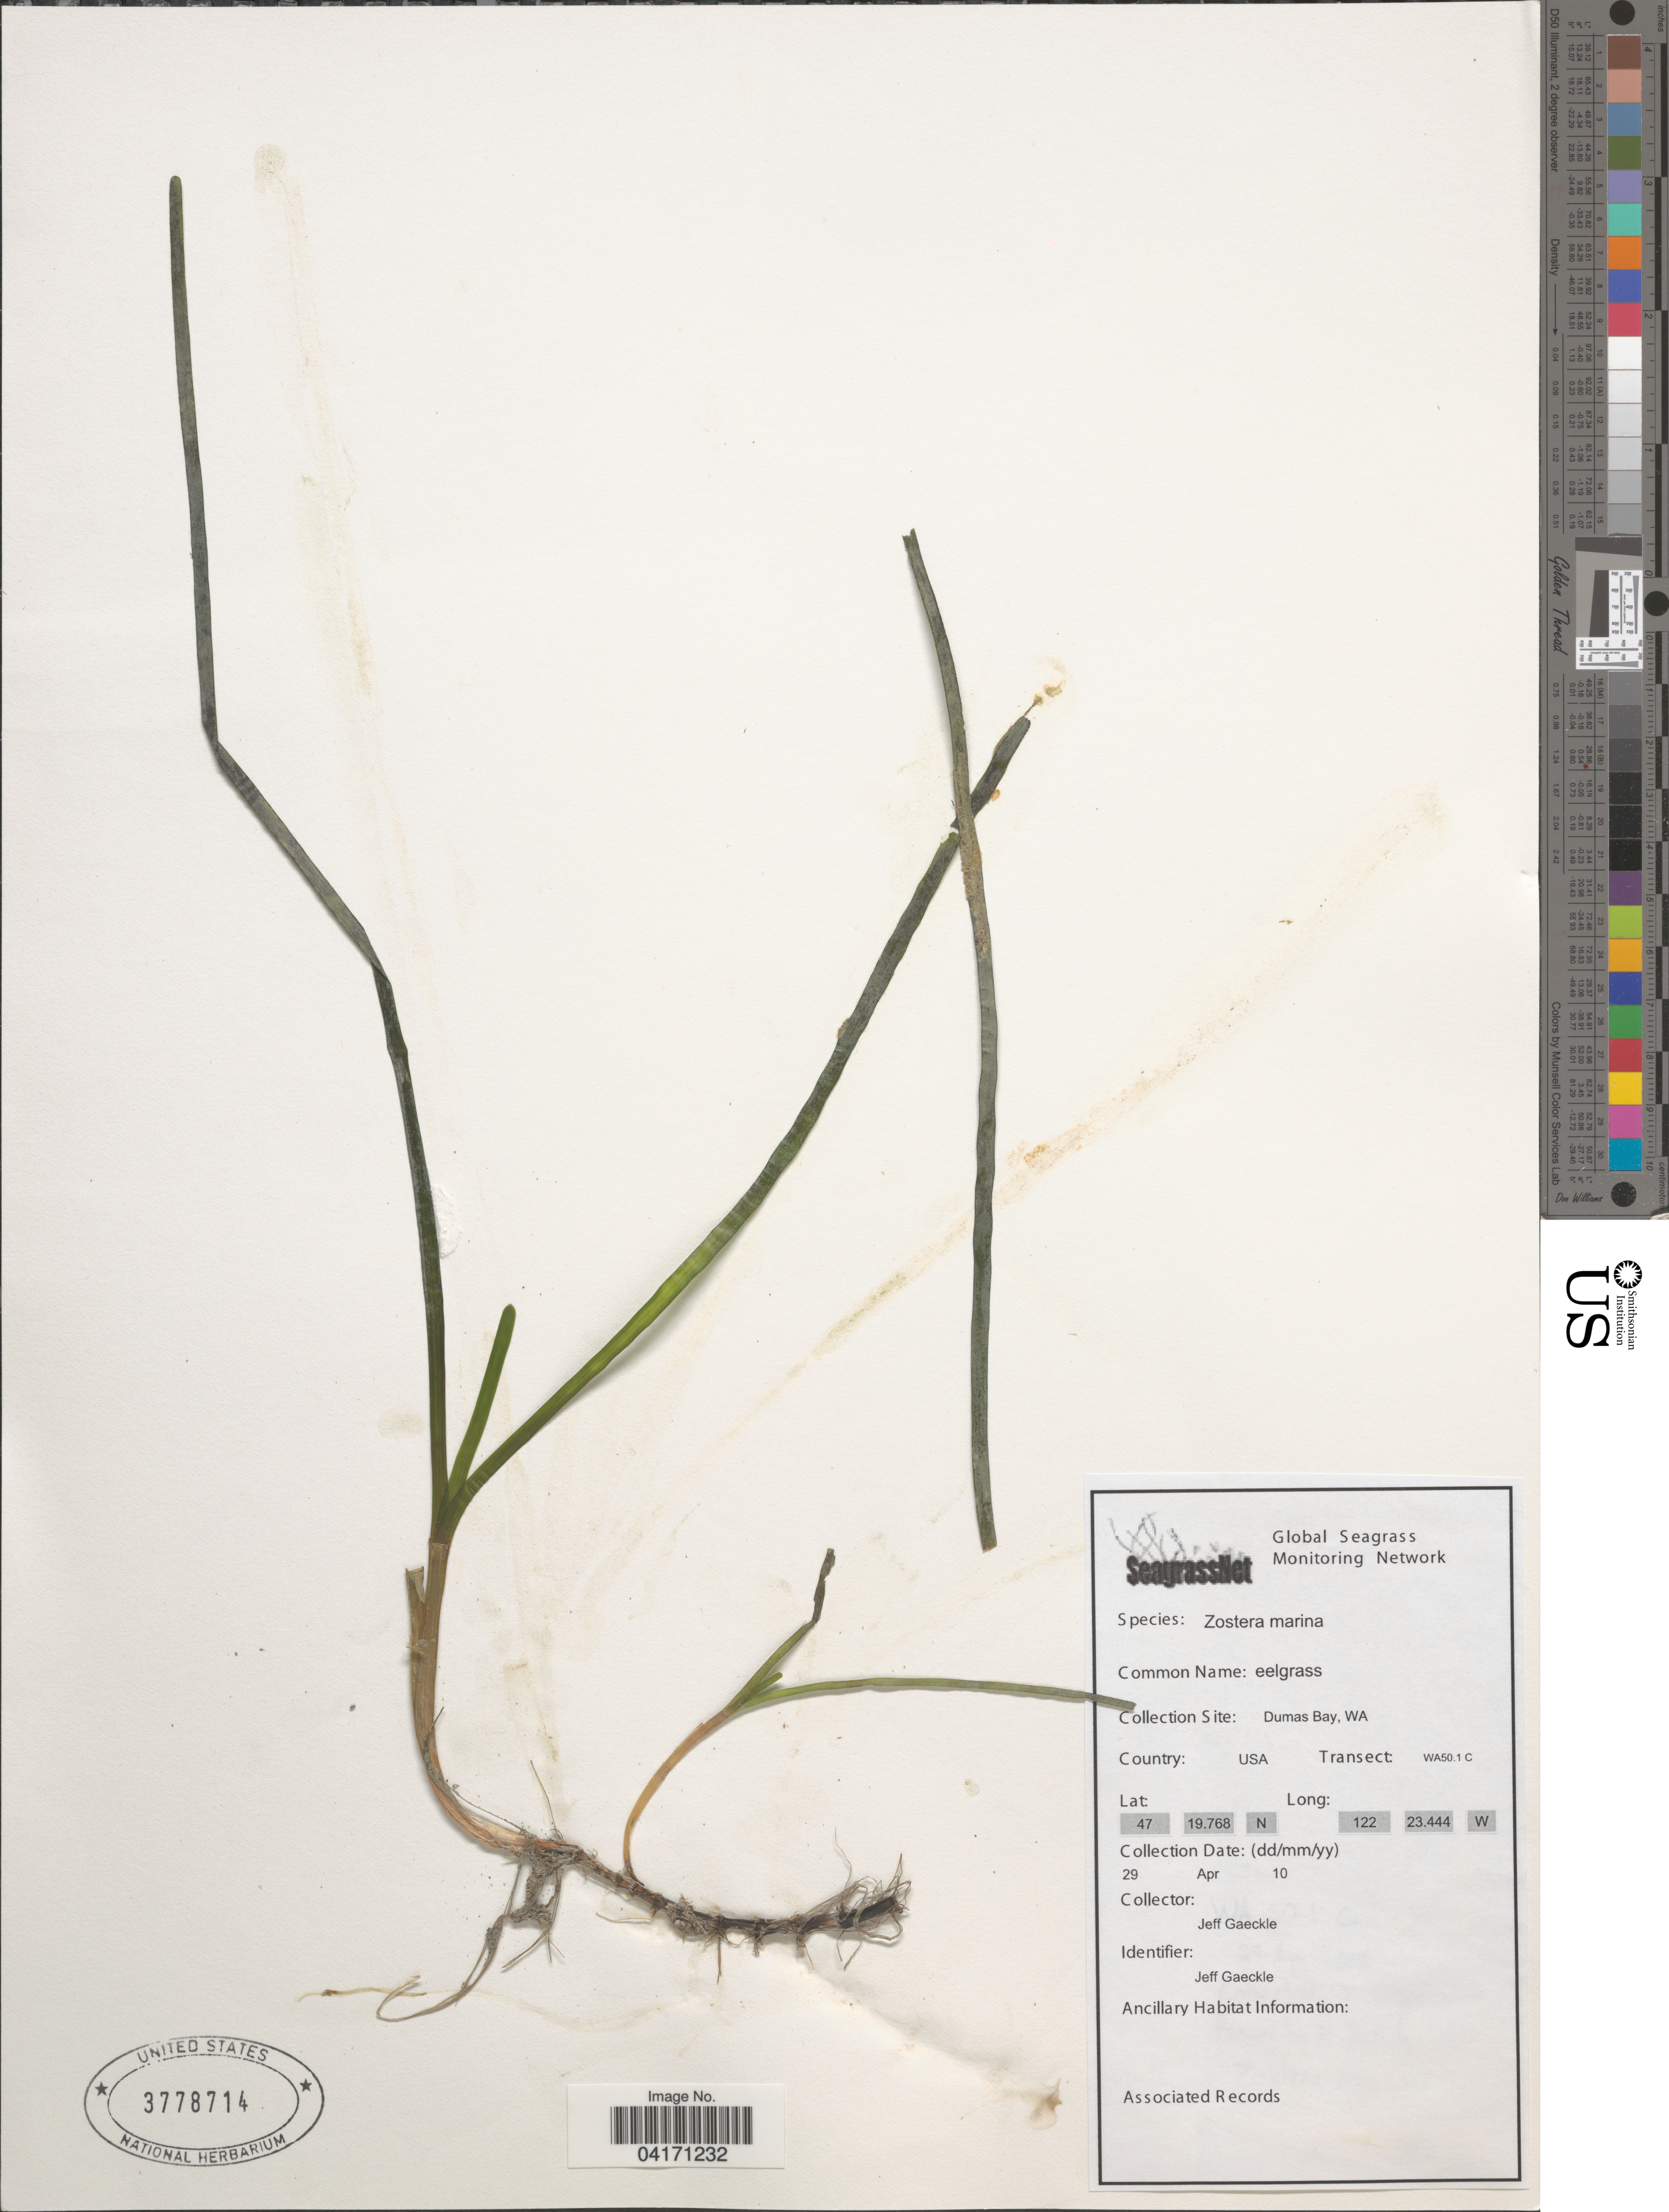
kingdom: Plantae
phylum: Tracheophyta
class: Liliopsida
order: Alismatales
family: Zosteraceae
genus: Zostera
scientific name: Zostera marina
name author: L.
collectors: J. Gaeckle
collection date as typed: Transcribed d/m/y: 29/4/10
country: United States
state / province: Washington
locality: Dumas Bay. Transect: WA50.1 C.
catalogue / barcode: US 3778714